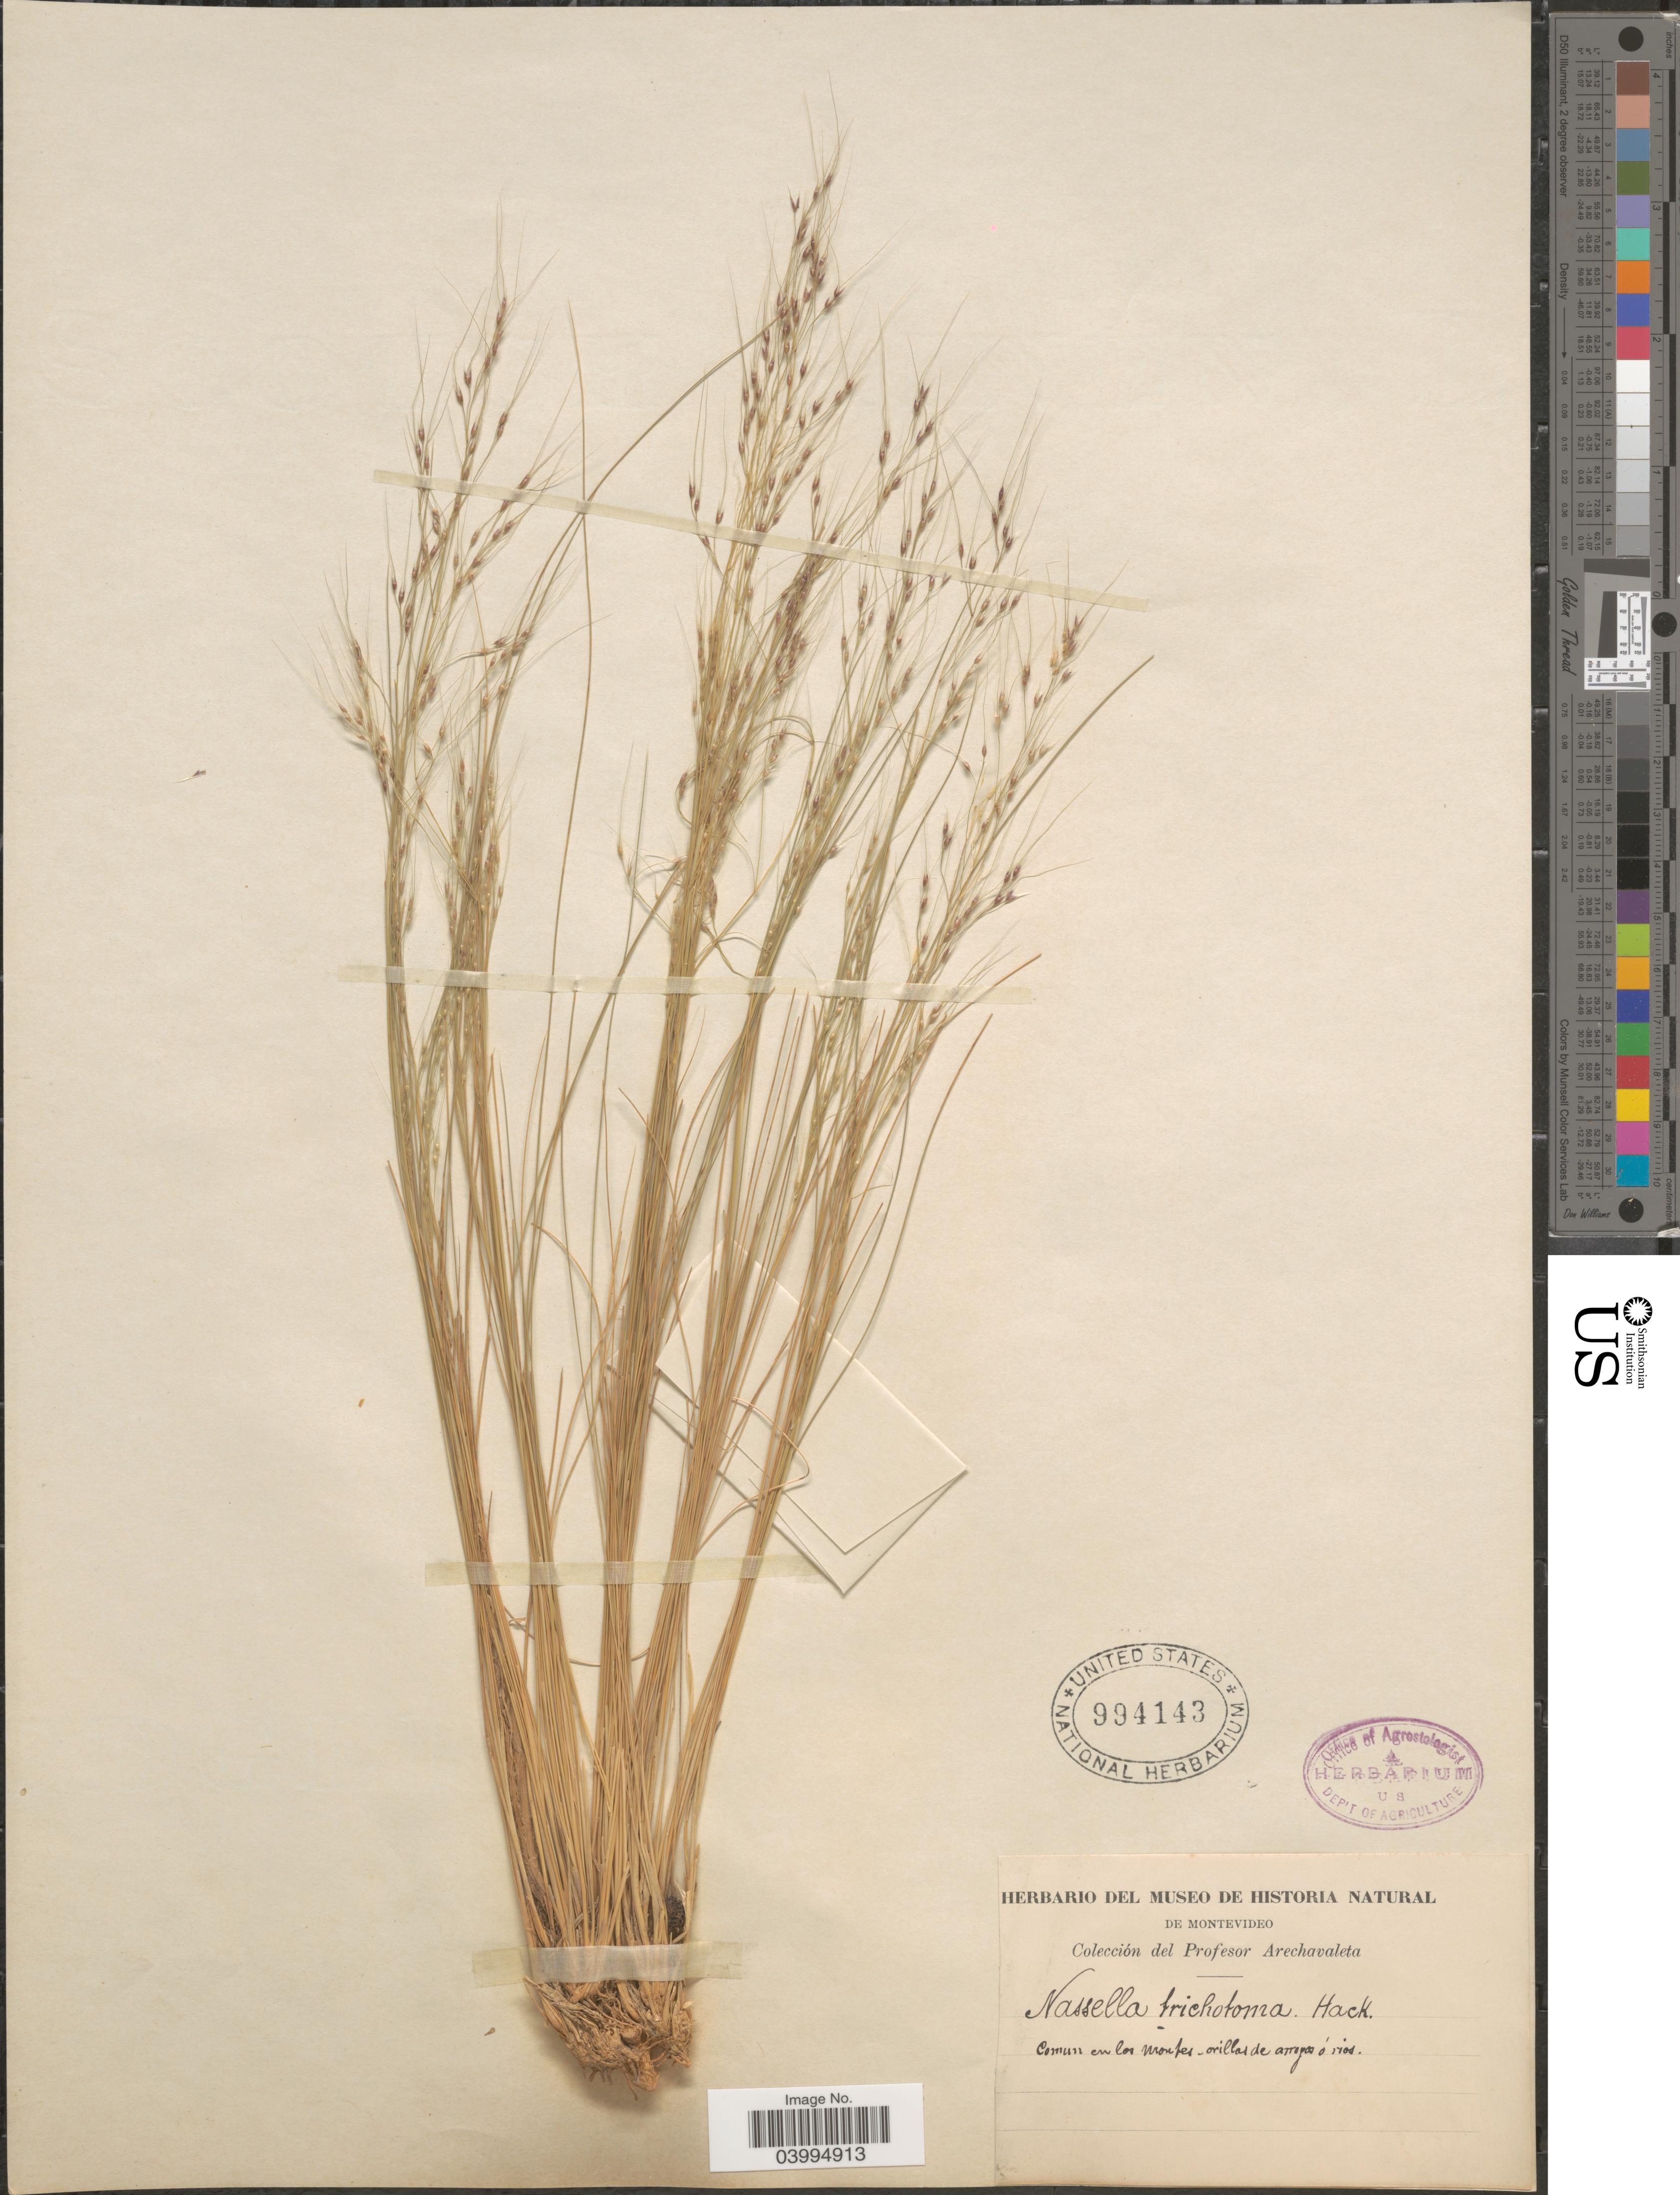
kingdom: Plantae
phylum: Tracheophyta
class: Liliopsida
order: Poales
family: Poaceae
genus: Nassella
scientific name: Nassella trichotoma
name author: (Ness) Hack. ex Arechav.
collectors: Arechavaleta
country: Uruguay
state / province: Montevideo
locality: Comun en los montes - orillas de arroyo ó rios.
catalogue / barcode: US 994143